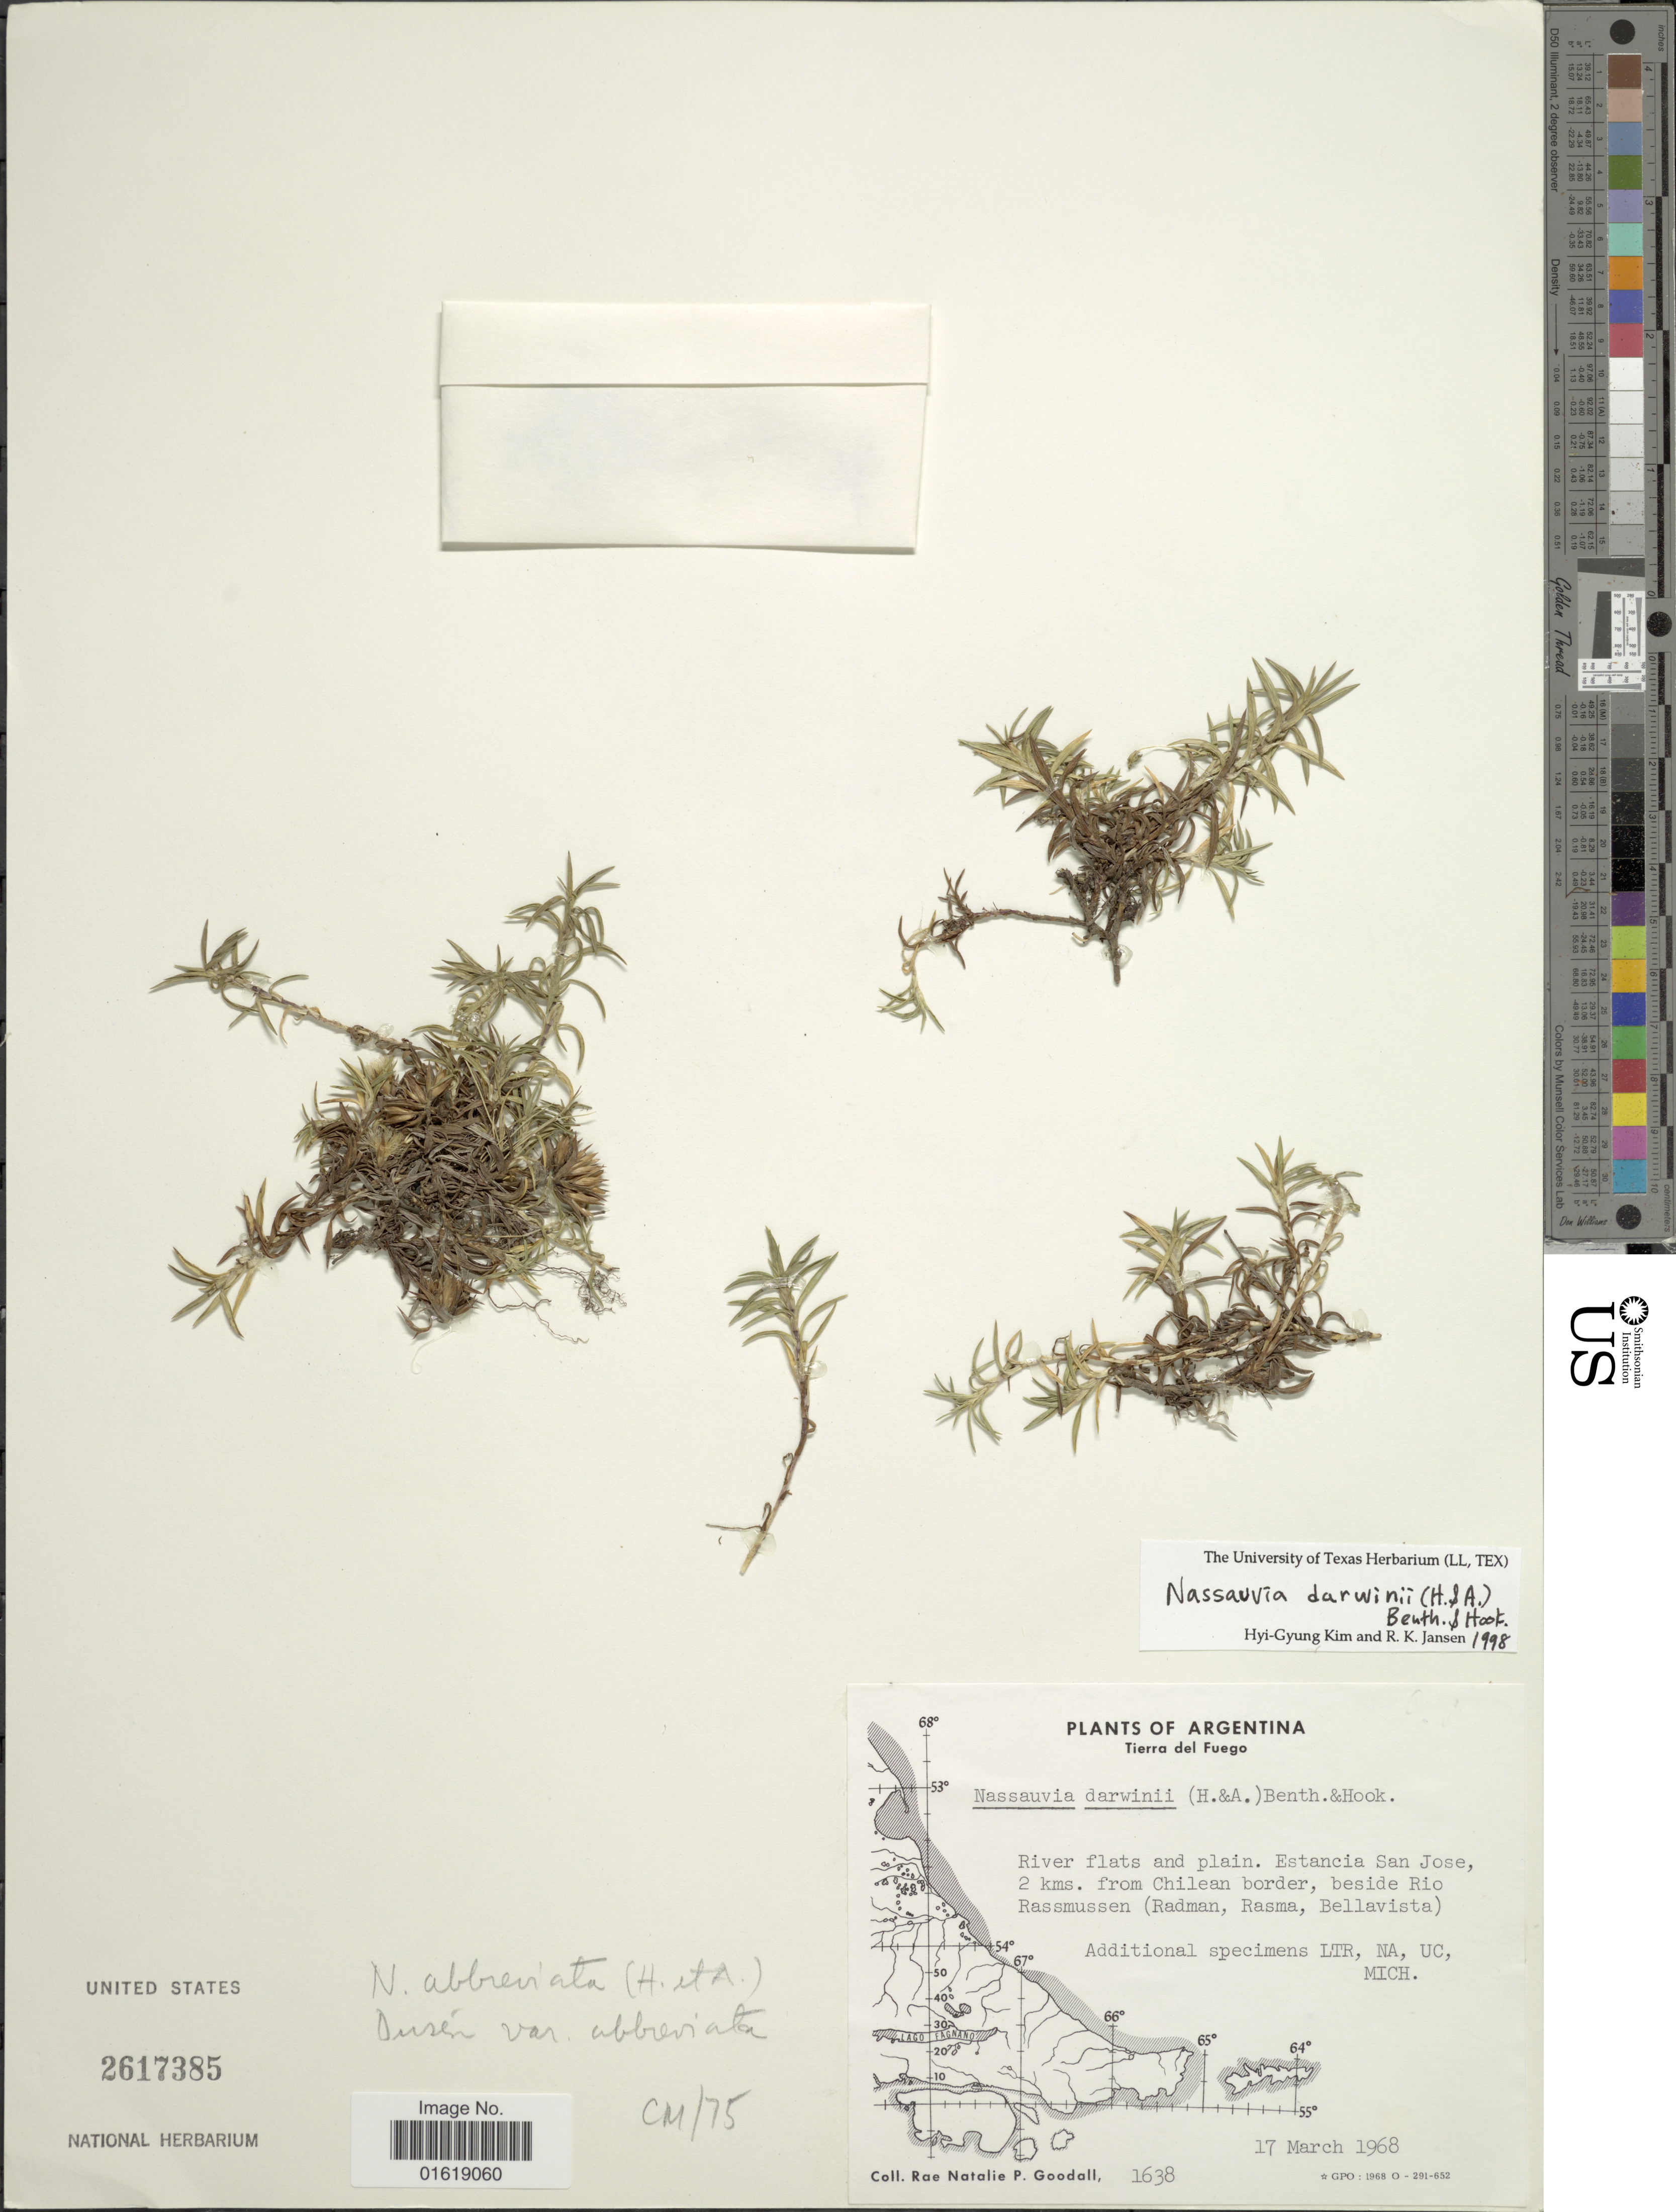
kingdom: Plantae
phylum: Tracheophyta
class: Magnoliopsida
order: Asterales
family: Asteraceae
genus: Nassauvia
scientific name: Nassauvia darwinii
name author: (Hook. & Arn.) O. Hoffm. & Dusén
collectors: R. Goodall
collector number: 1638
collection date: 1968-03-17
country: Argentina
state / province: Tierra del Fuego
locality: River flats and plain. Estancia San Jose, 2 kms. from Chilean border, beside Rio Rassmussen (Radman, Rasma, Bellavista).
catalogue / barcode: US 2617385